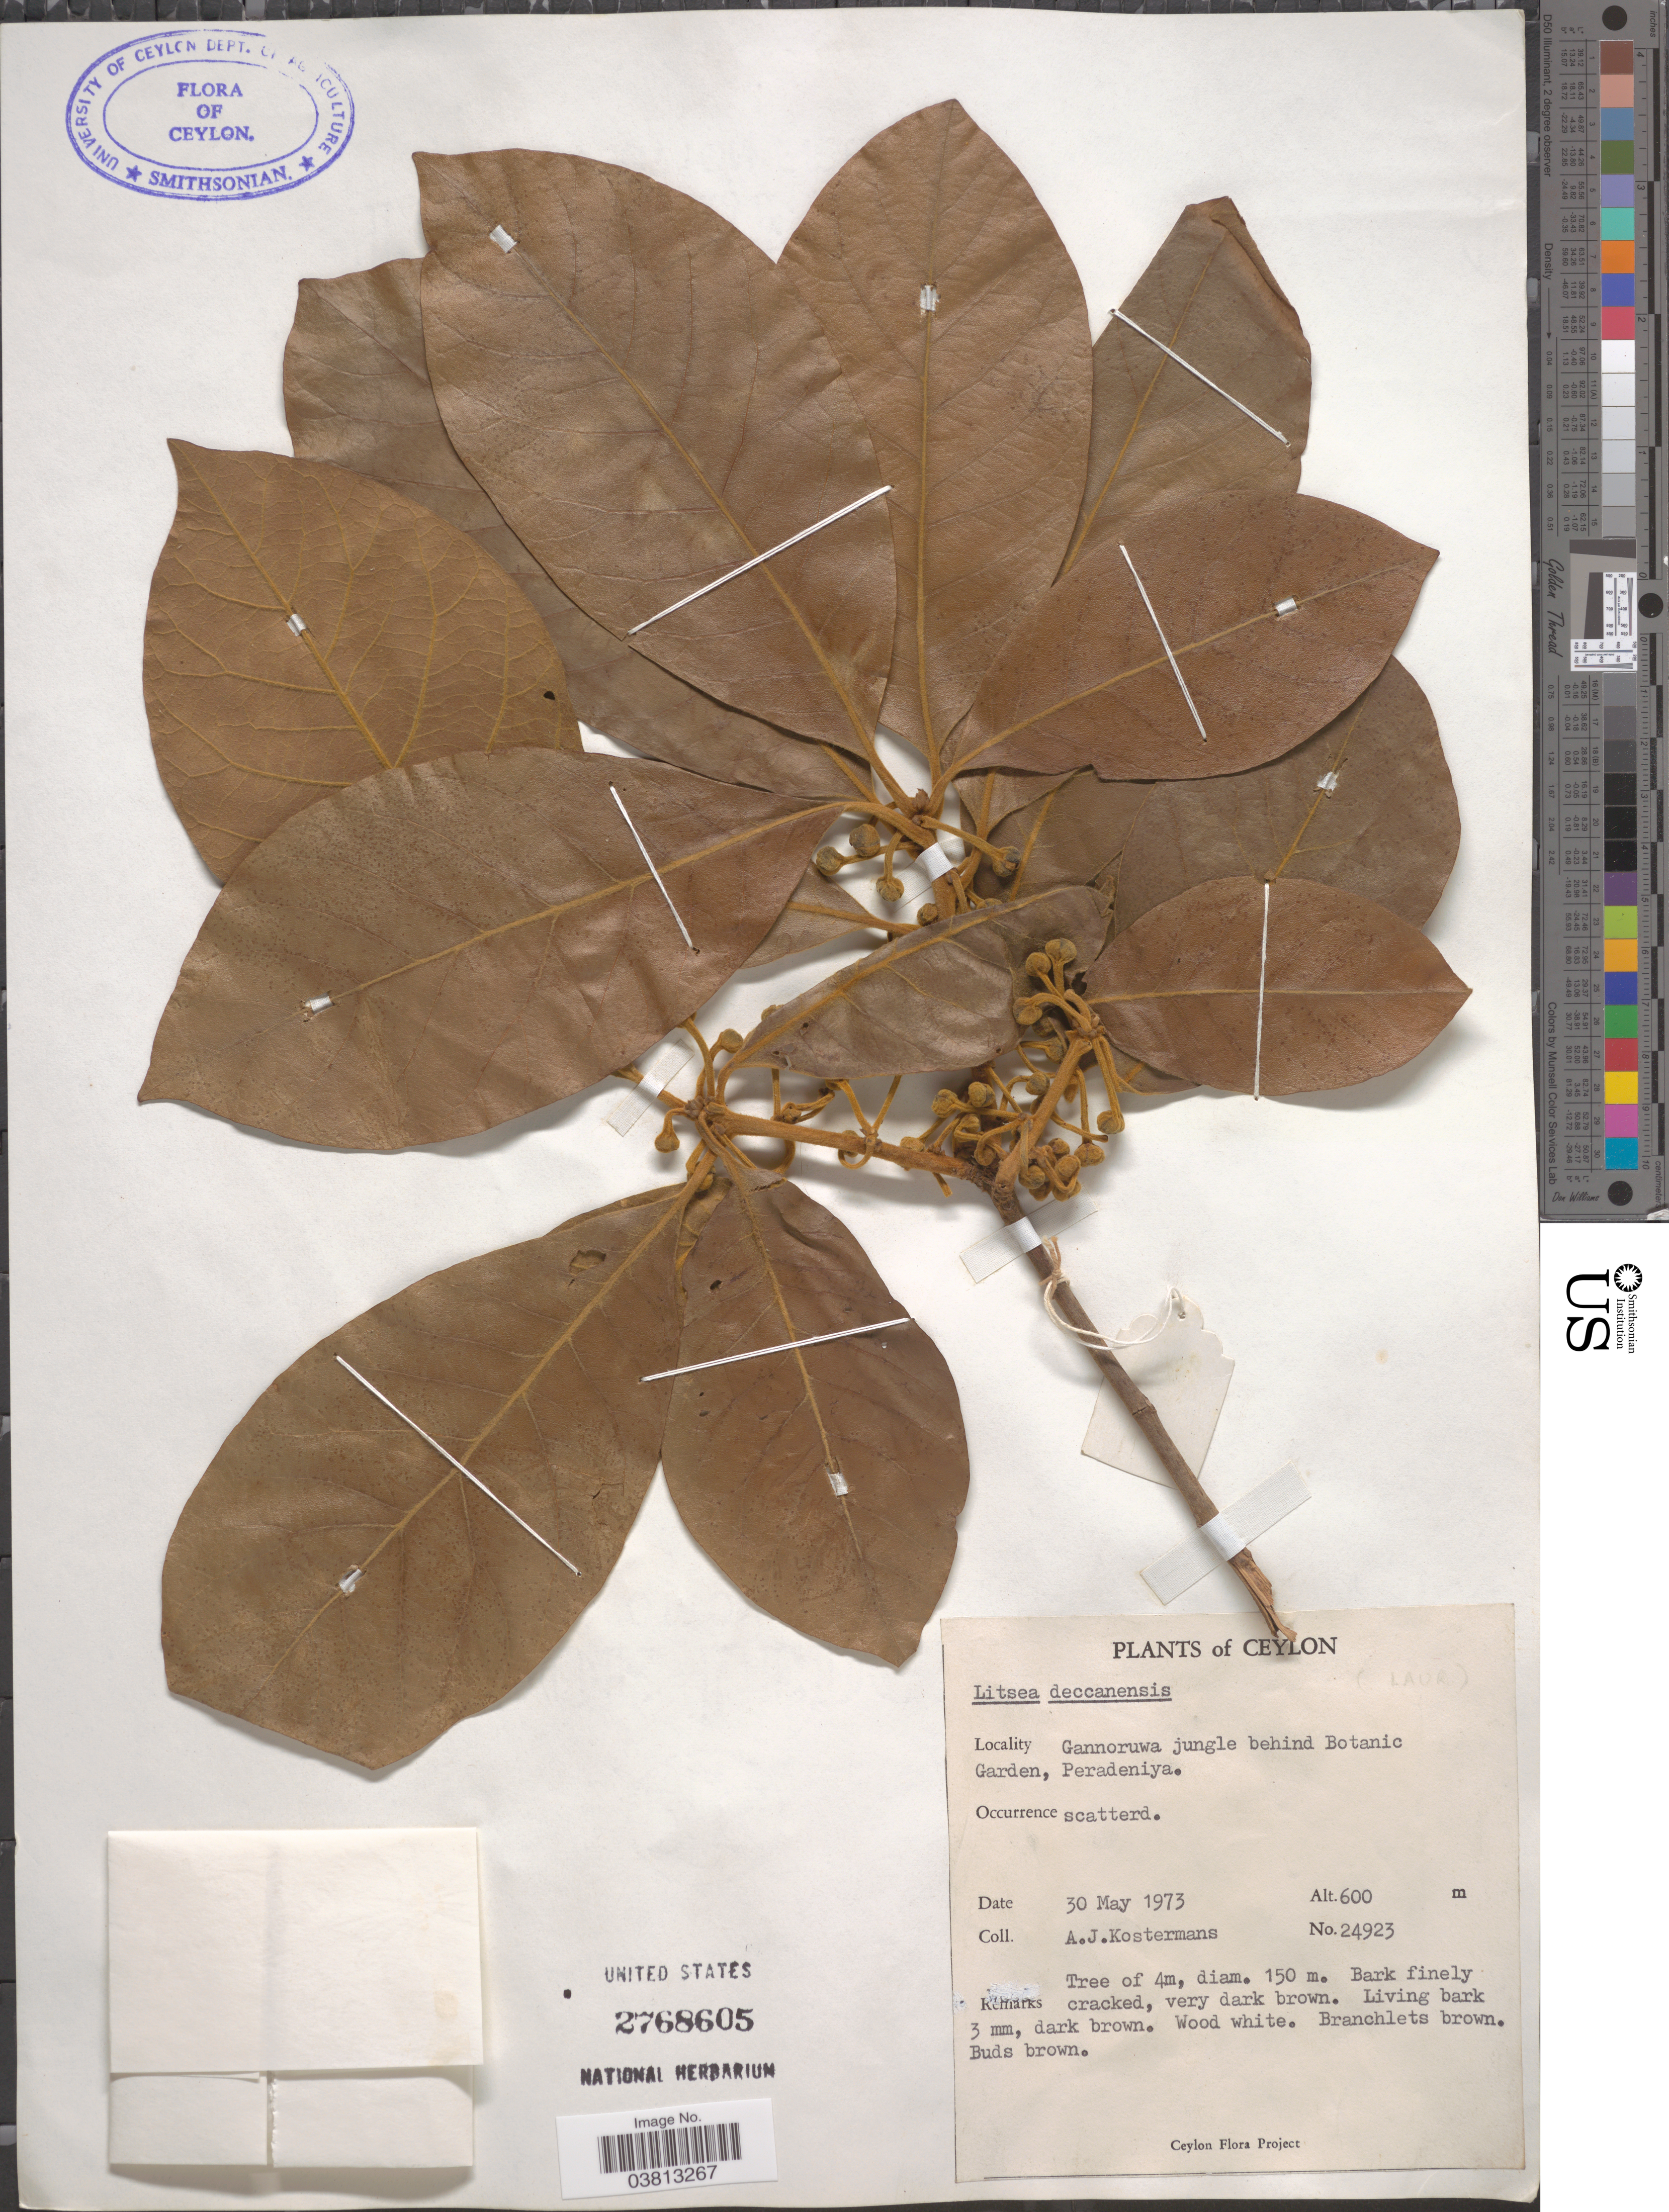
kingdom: Plantae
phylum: Tracheophyta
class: Magnoliopsida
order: Laurales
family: Lauraceae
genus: Litsea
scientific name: Litsea deccanensis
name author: Gamble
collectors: A. J. G. Kostermans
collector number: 24923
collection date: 1973-05-30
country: Sri Lanka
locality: Ceylon. Gannoruwa jungle behind Botanic Garden, Peradeniya.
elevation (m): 600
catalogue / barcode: US 2768605